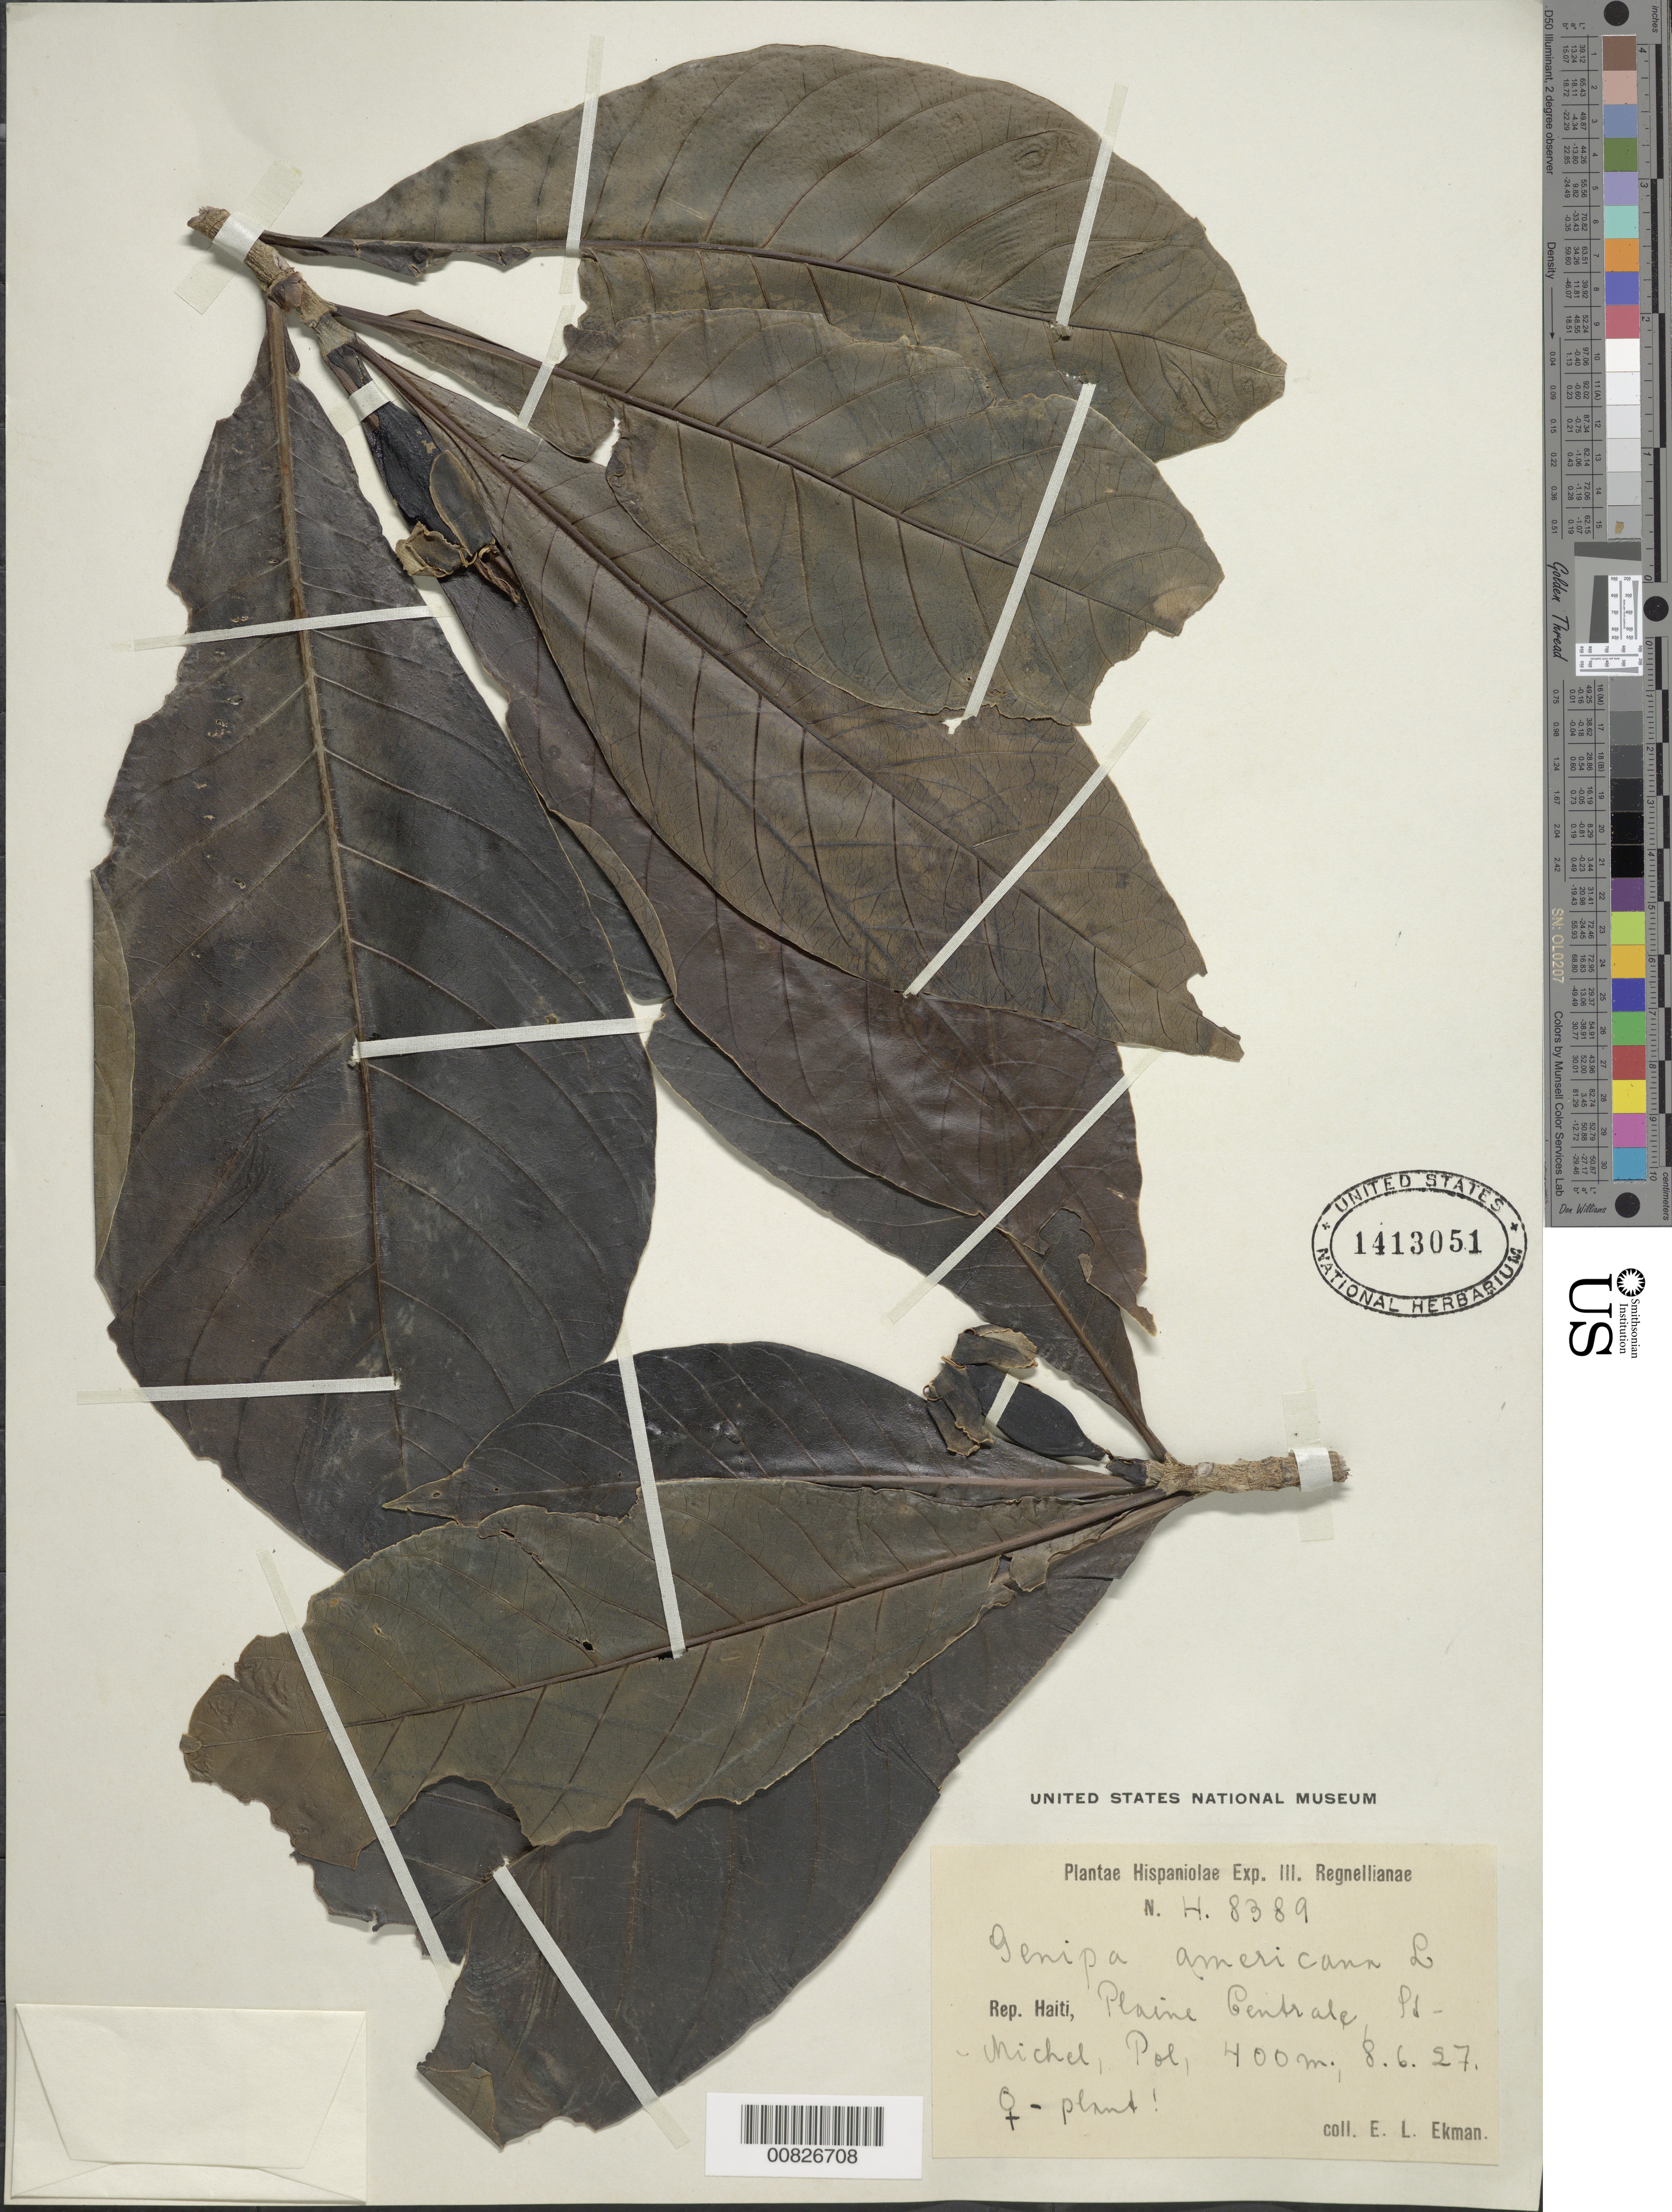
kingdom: Plantae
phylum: Tracheophyta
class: Magnoliopsida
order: Gentianales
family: Rubiaceae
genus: Genipa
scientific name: Genipa americana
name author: L.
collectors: E. L. Ekman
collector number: H 8389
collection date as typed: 08 Jun 1927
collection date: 1927-06-08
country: Haiti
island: Hispaniola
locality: Plaine Central, St. Michel, Pol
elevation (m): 400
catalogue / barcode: US 1413051